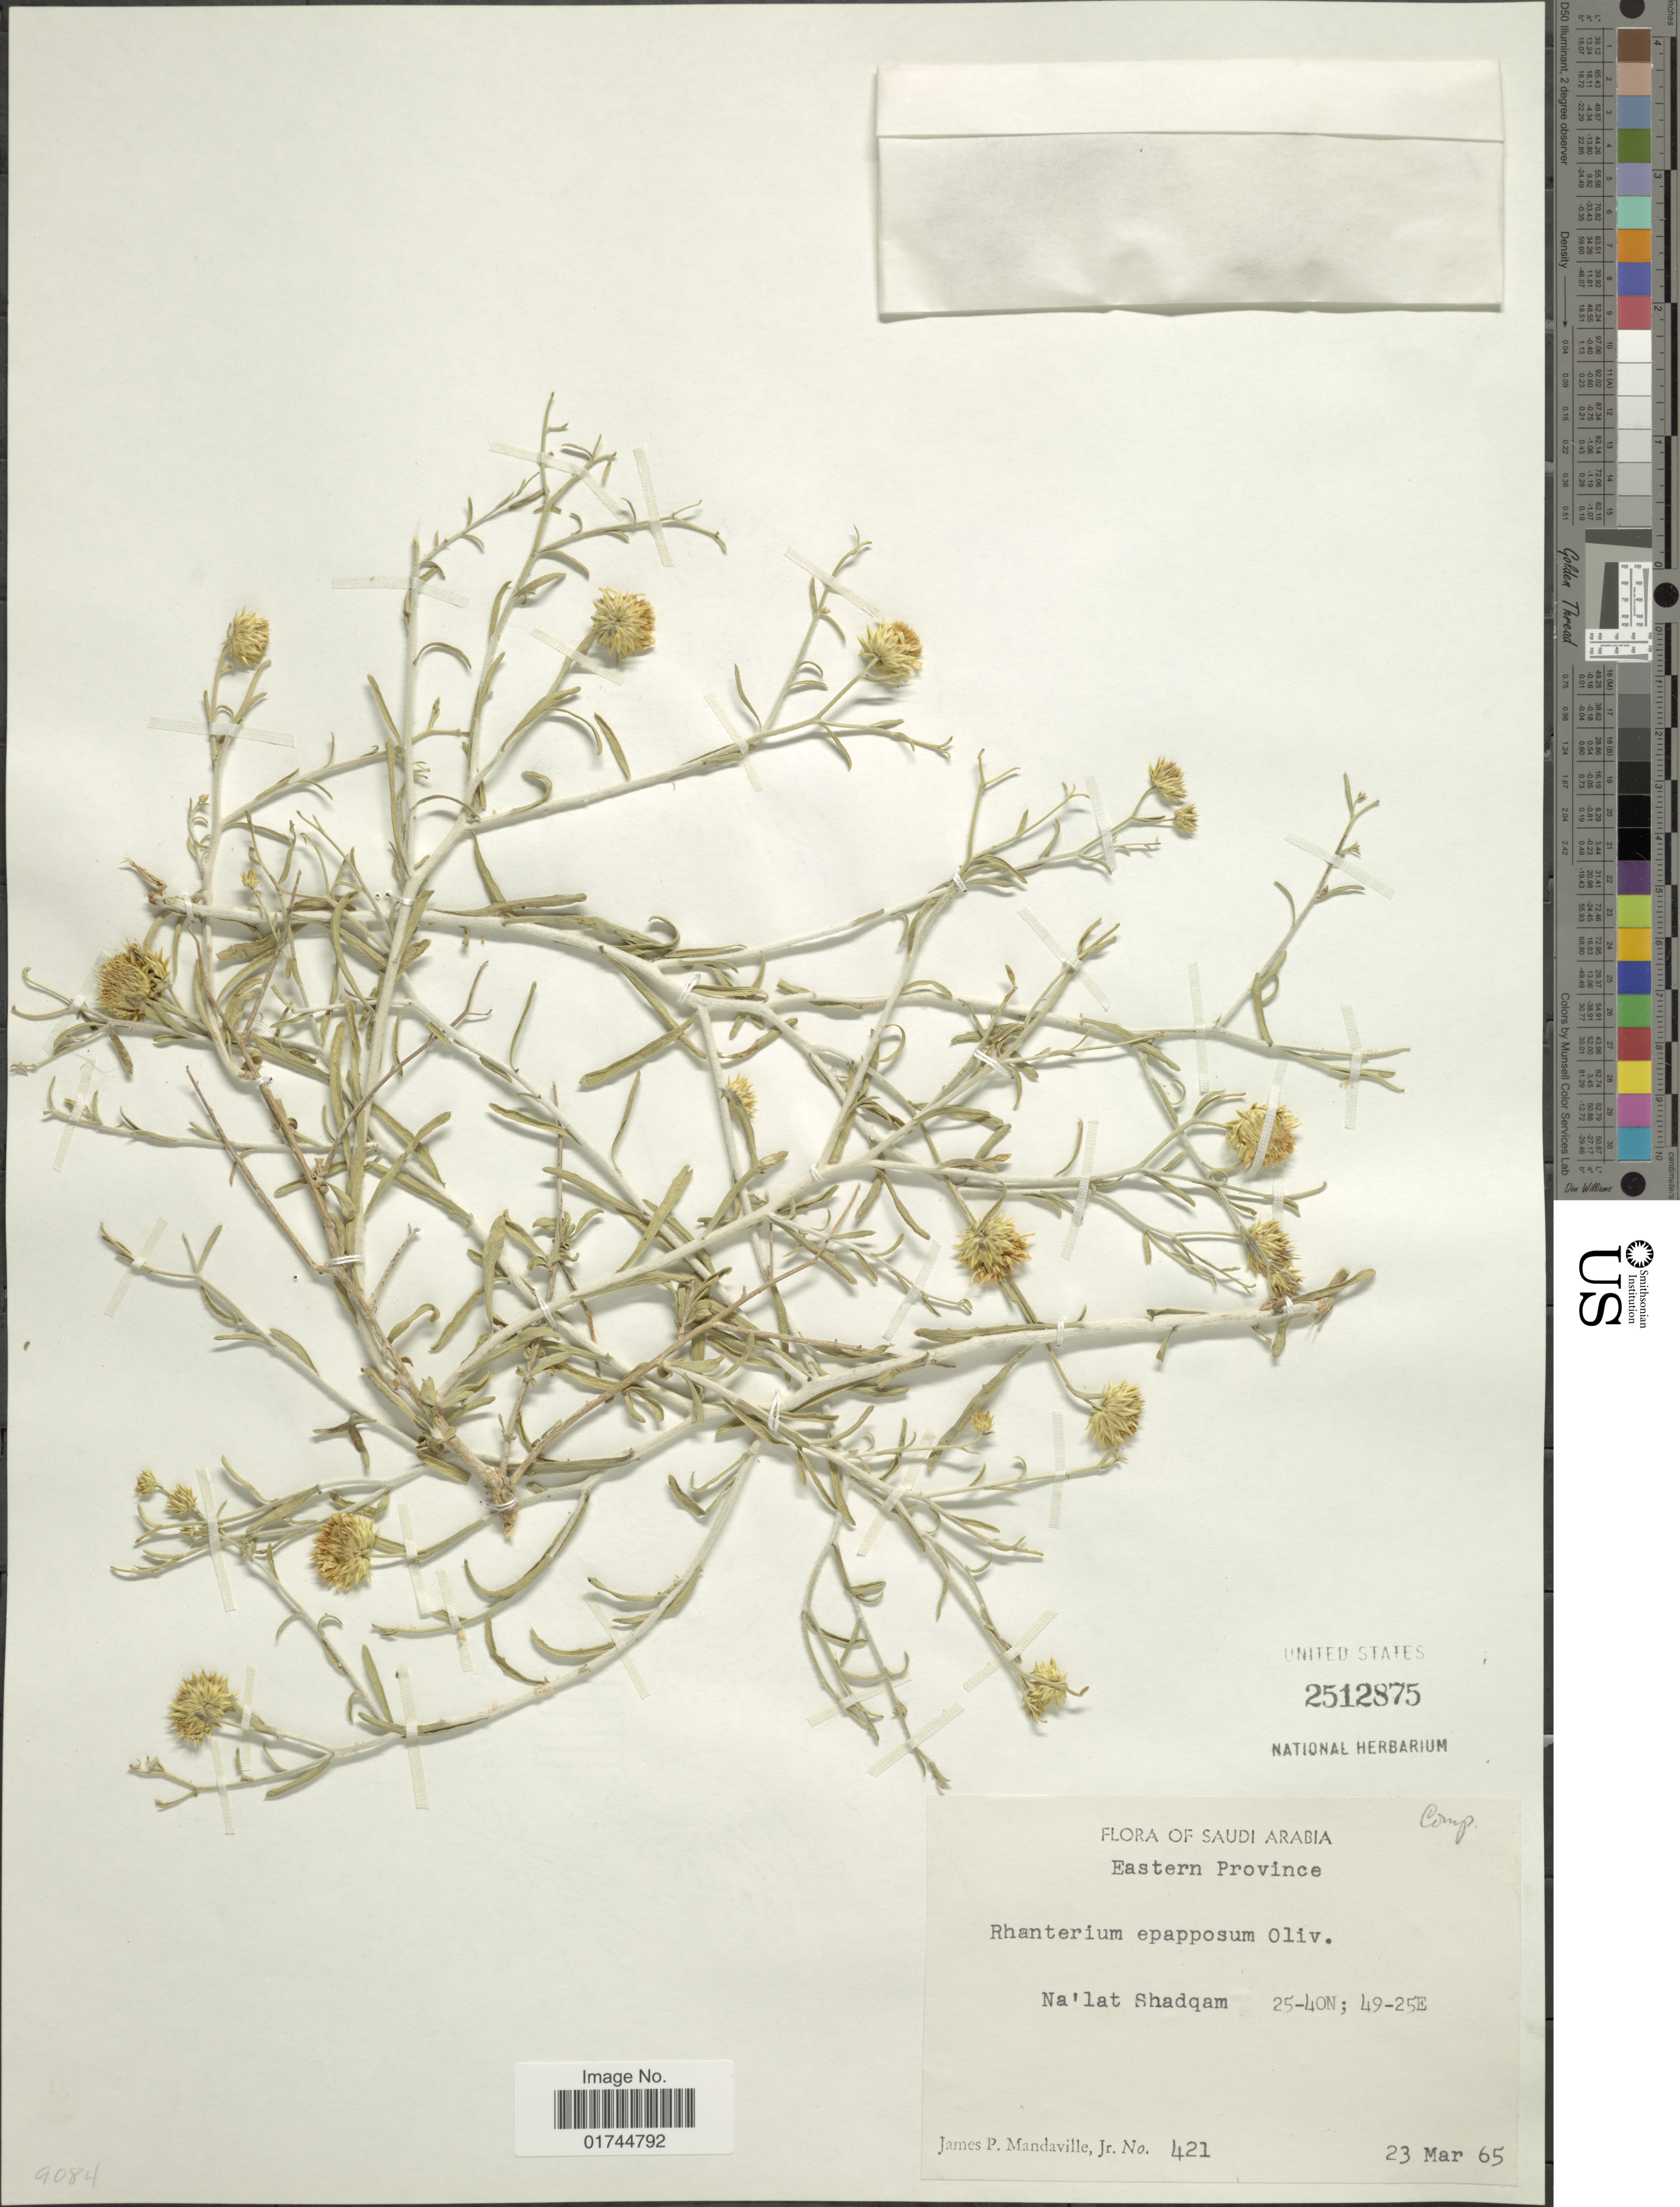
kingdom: Plantae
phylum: Tracheophyta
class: Magnoliopsida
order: Asterales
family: Asteraceae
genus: Rhanterium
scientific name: Rhanterium epapposum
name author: Oliv.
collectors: J. Mandaville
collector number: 421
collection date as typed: Transcribed d/m/y: 23/3/65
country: Saudi Arabia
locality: Na'lat Shadqam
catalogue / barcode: US 2512875